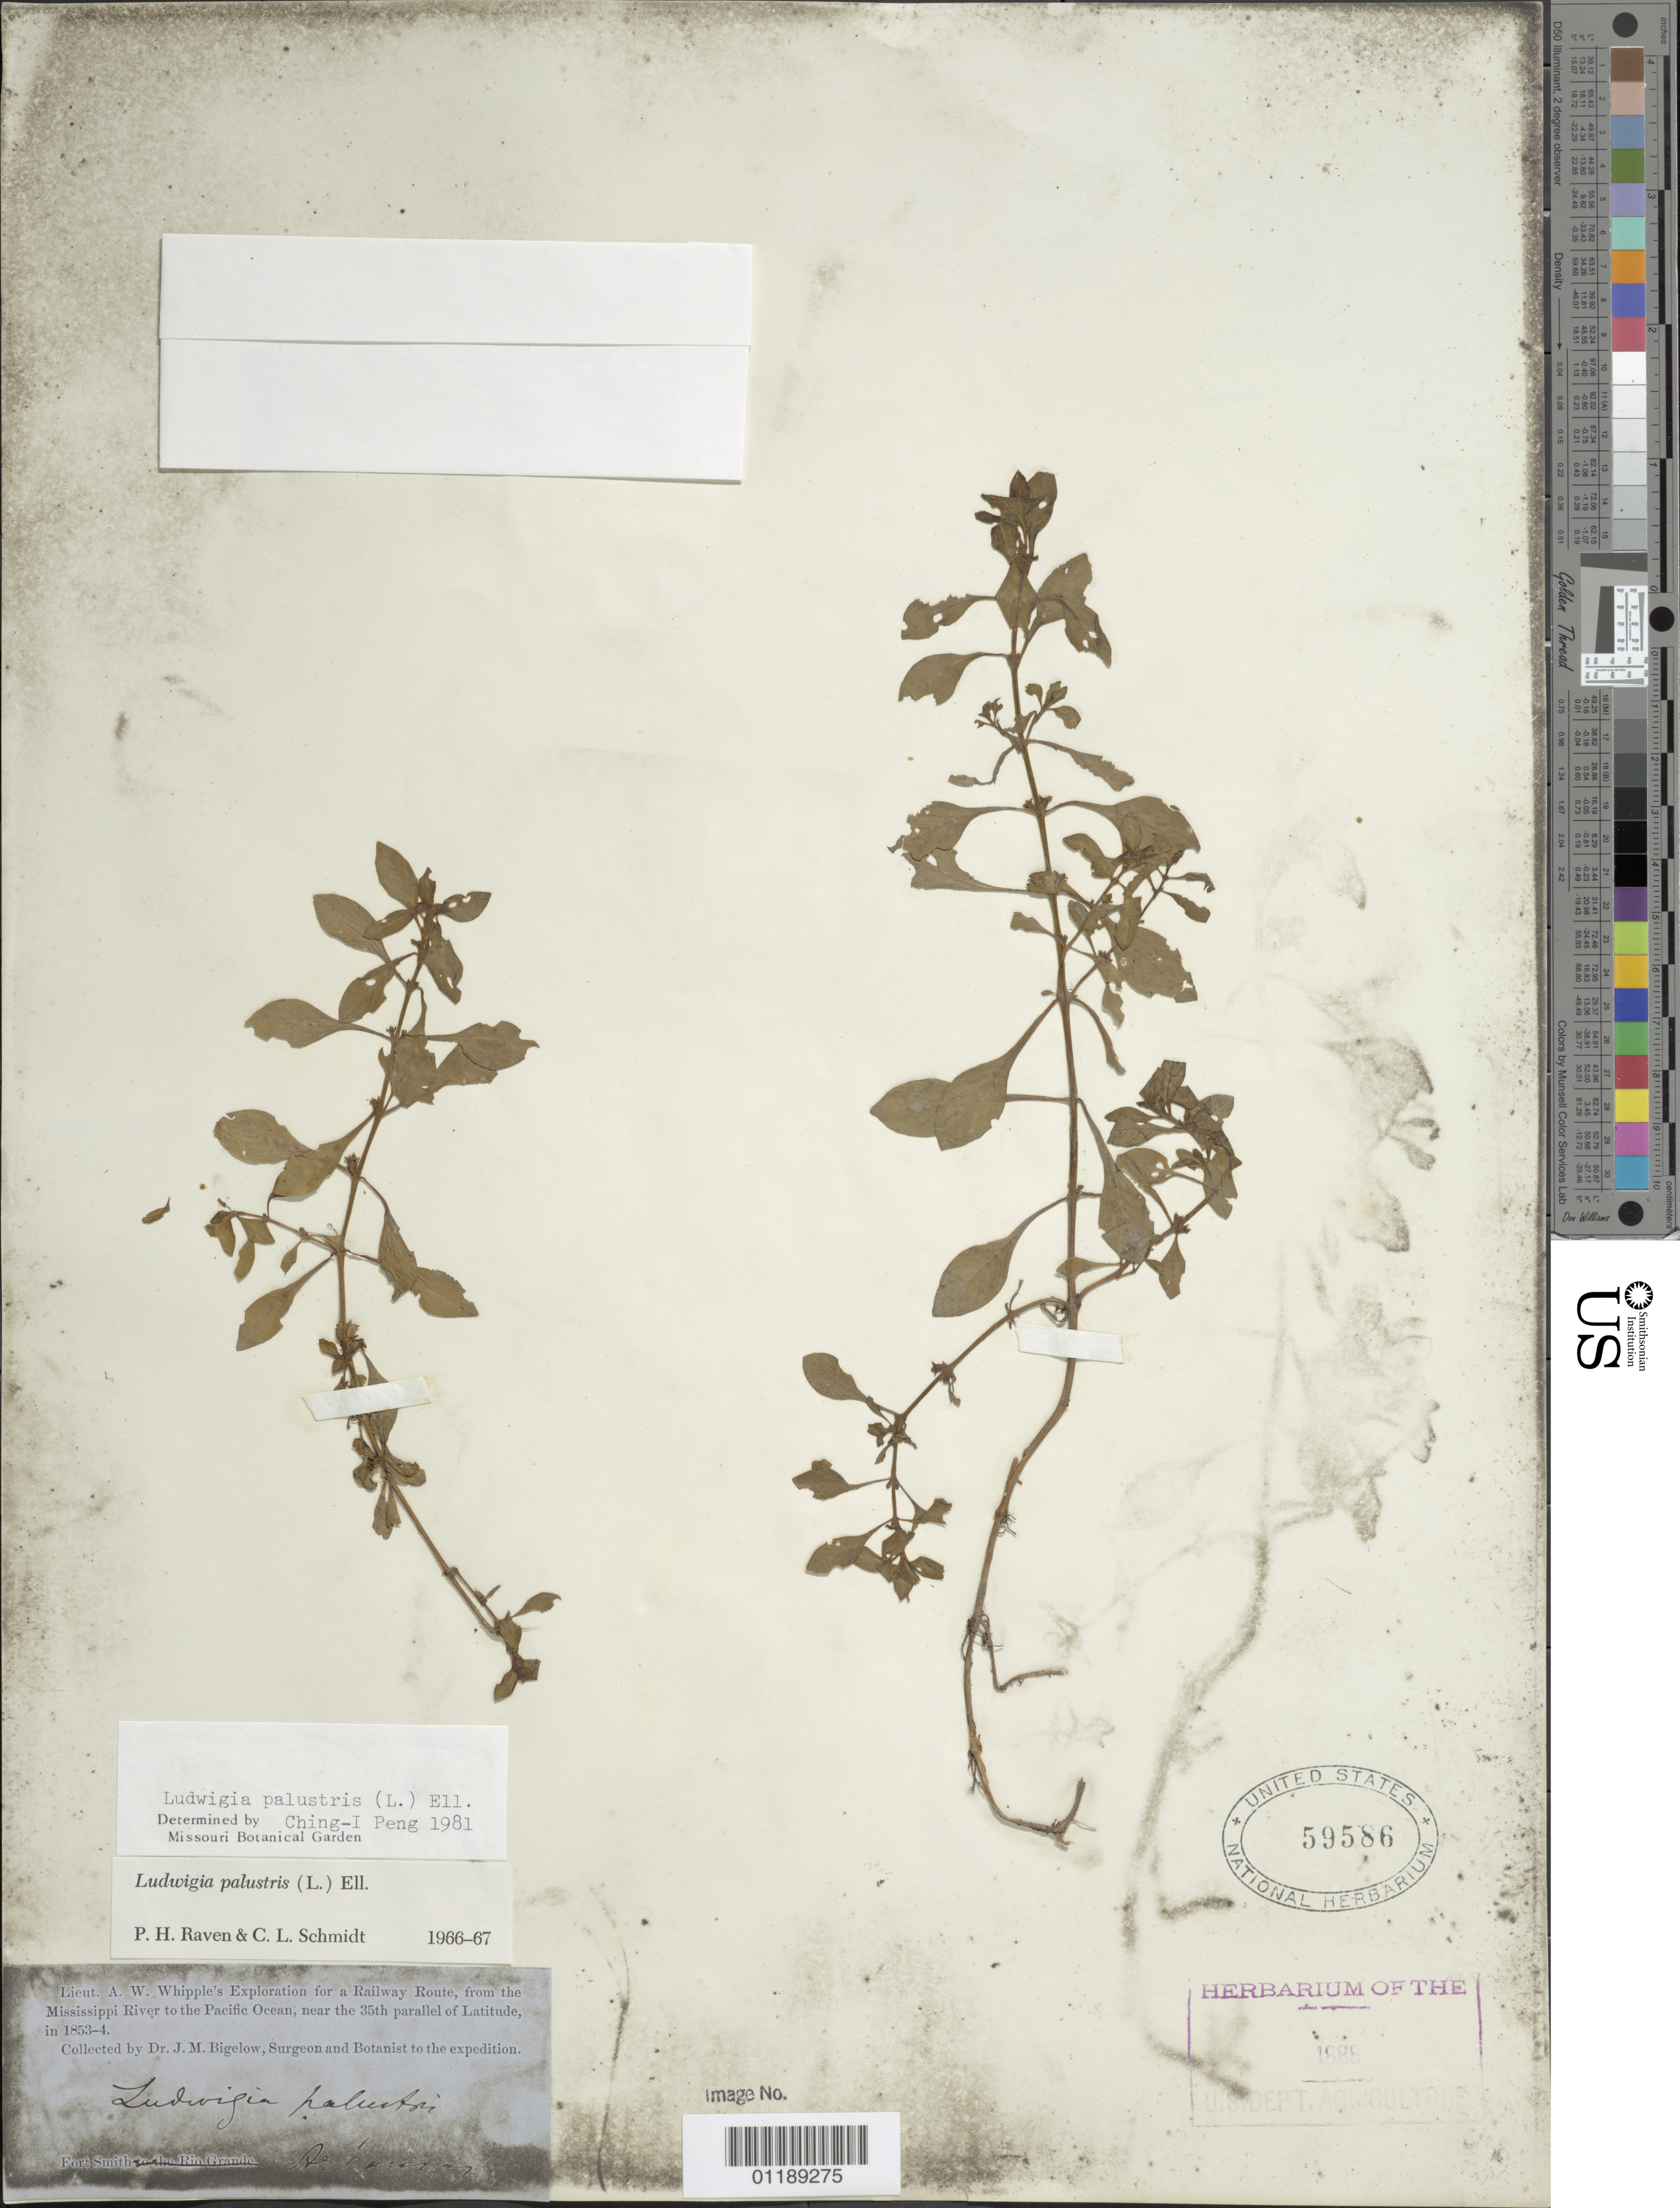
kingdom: Plantae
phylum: Tracheophyta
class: Magnoliopsida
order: Myrtales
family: Onagraceae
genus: Ludwigia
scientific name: Ludwigia palustris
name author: (L.) Elliott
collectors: J. M. Bigelow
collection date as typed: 1853 to -- --- 1854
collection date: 1853/1854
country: United States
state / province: Arkansas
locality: Fort Smith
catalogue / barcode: US 59586